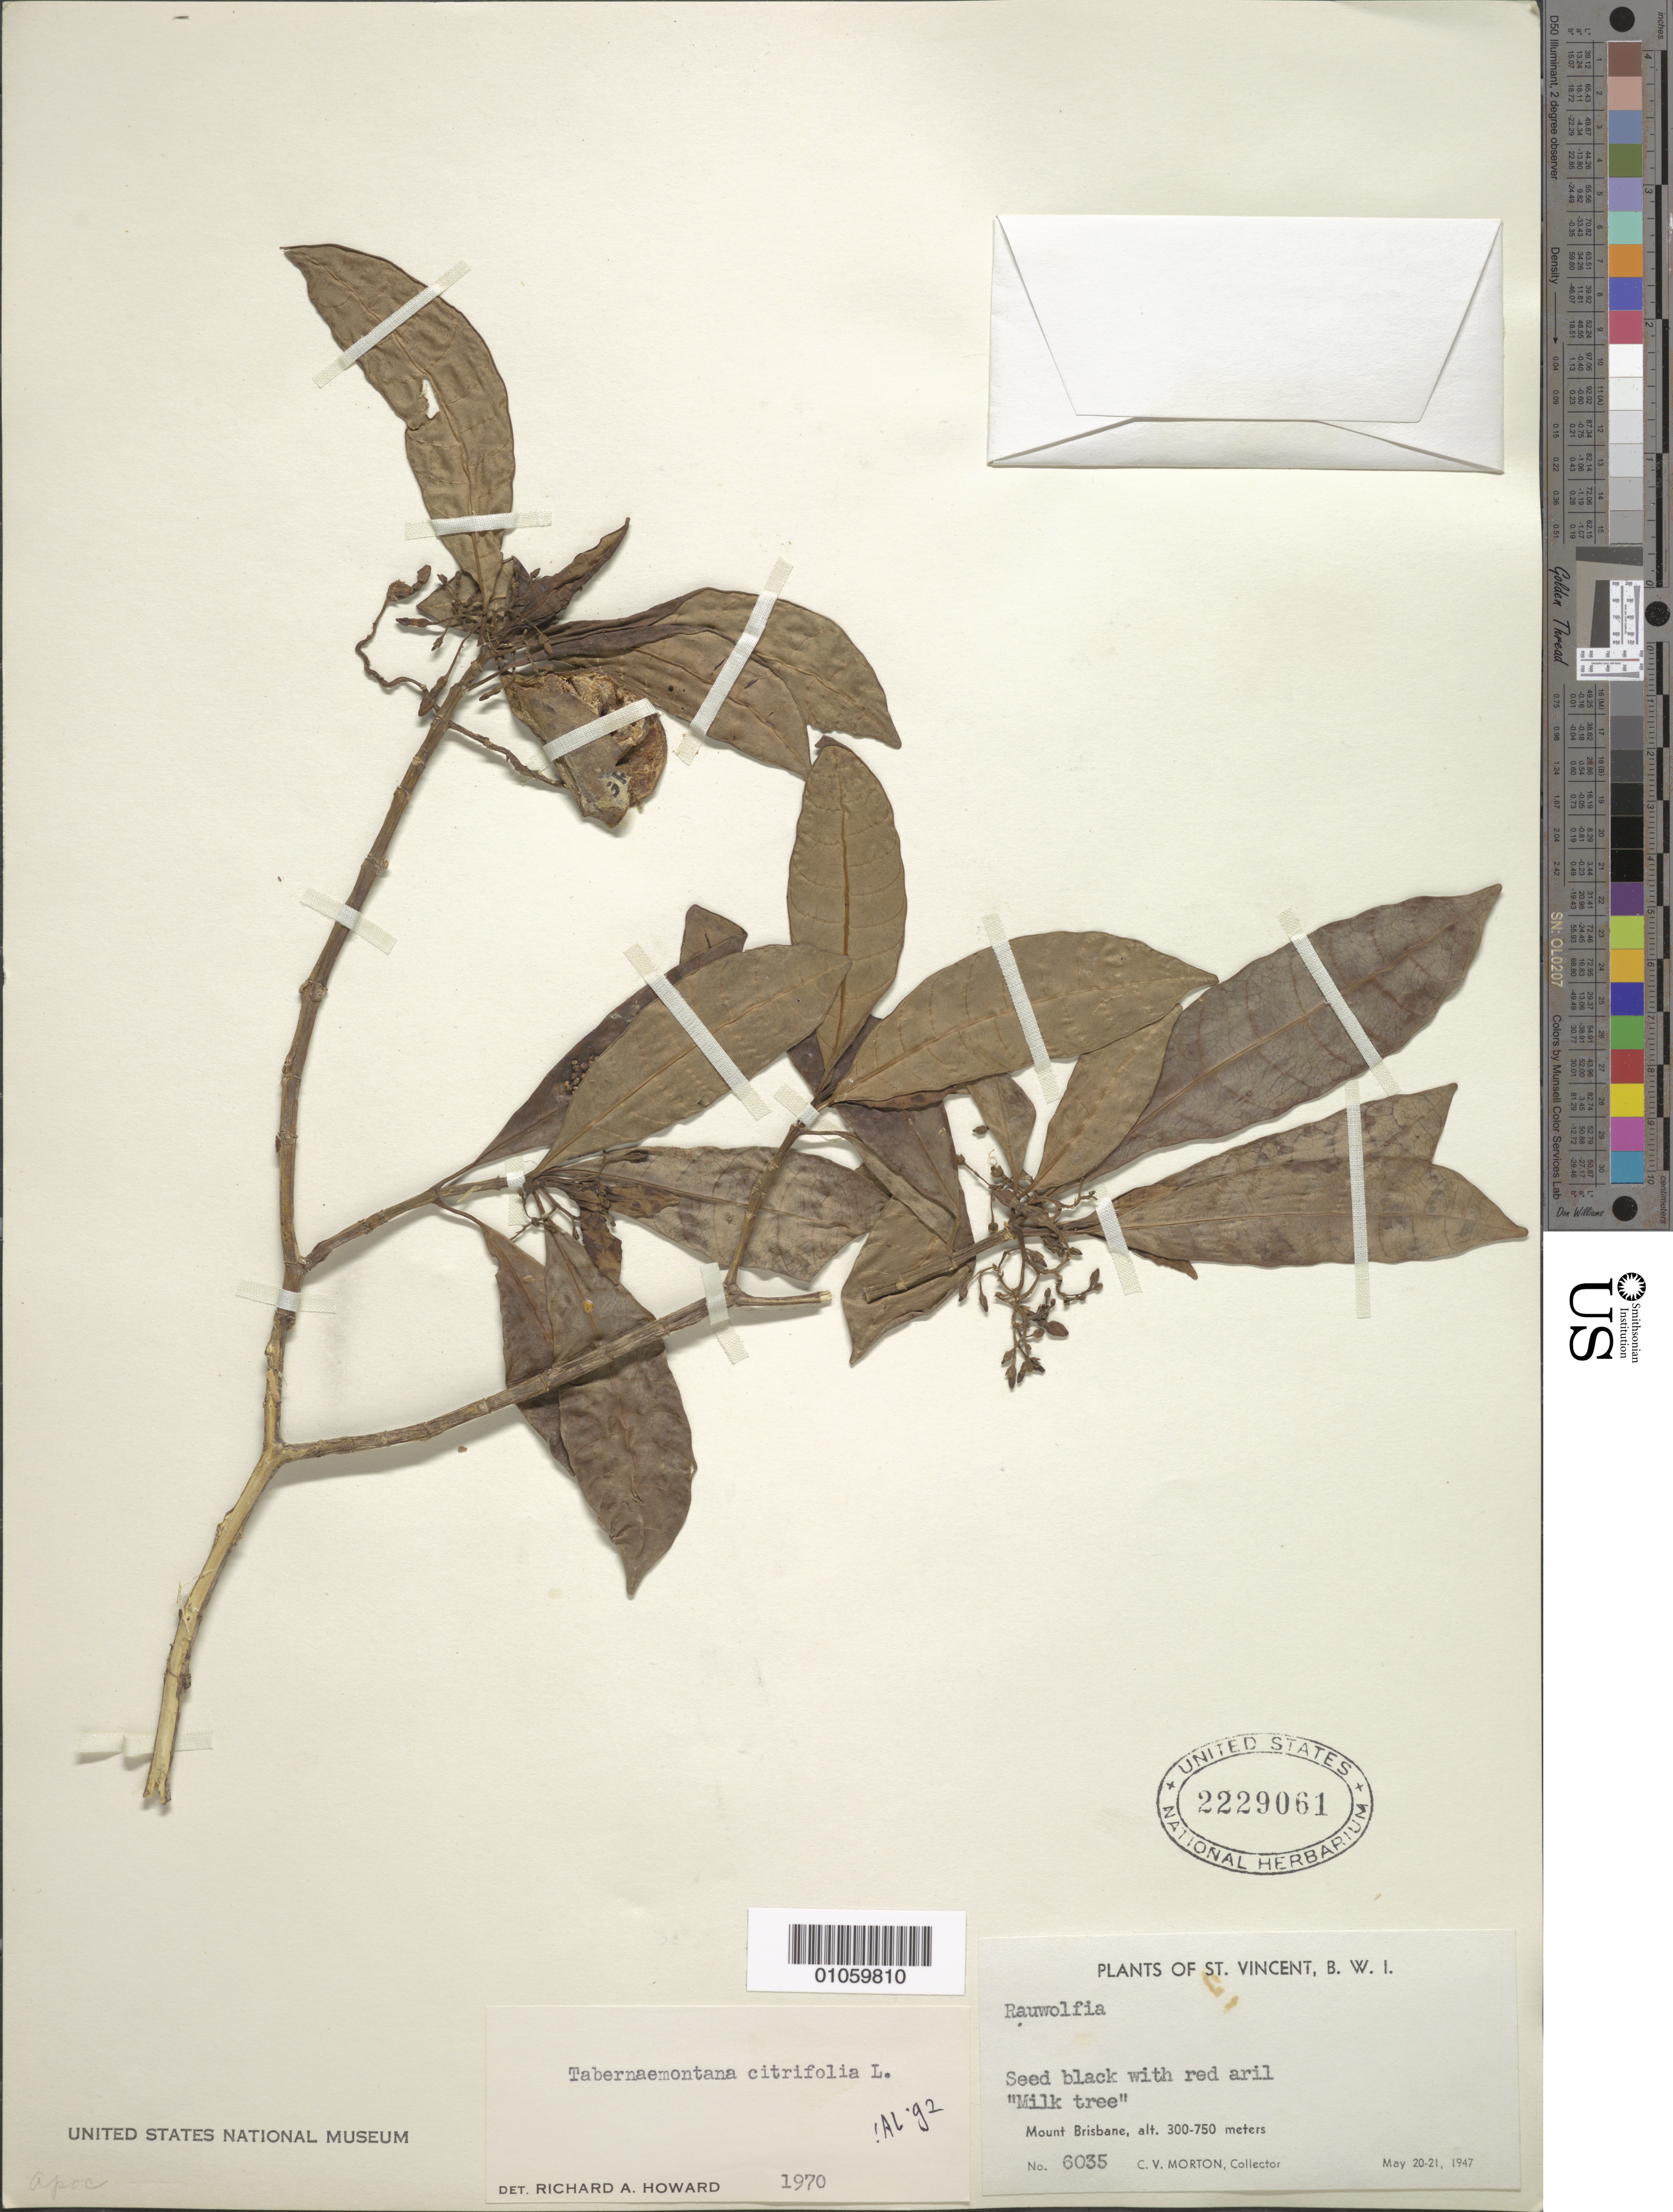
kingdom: Plantae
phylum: Tracheophyta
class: Magnoliopsida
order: Gentianales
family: Apocynaceae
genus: Tabernaemontana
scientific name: Tabernaemontana citrifolia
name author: L.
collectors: C. V. Morton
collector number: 6035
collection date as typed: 20 May 1947 to 21 May 1947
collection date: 1947-05-20/1947-05-21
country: St. Vincent - Grenadines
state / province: Saint David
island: St. Vincent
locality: Mount Brisbane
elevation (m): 300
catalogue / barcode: US 2229061